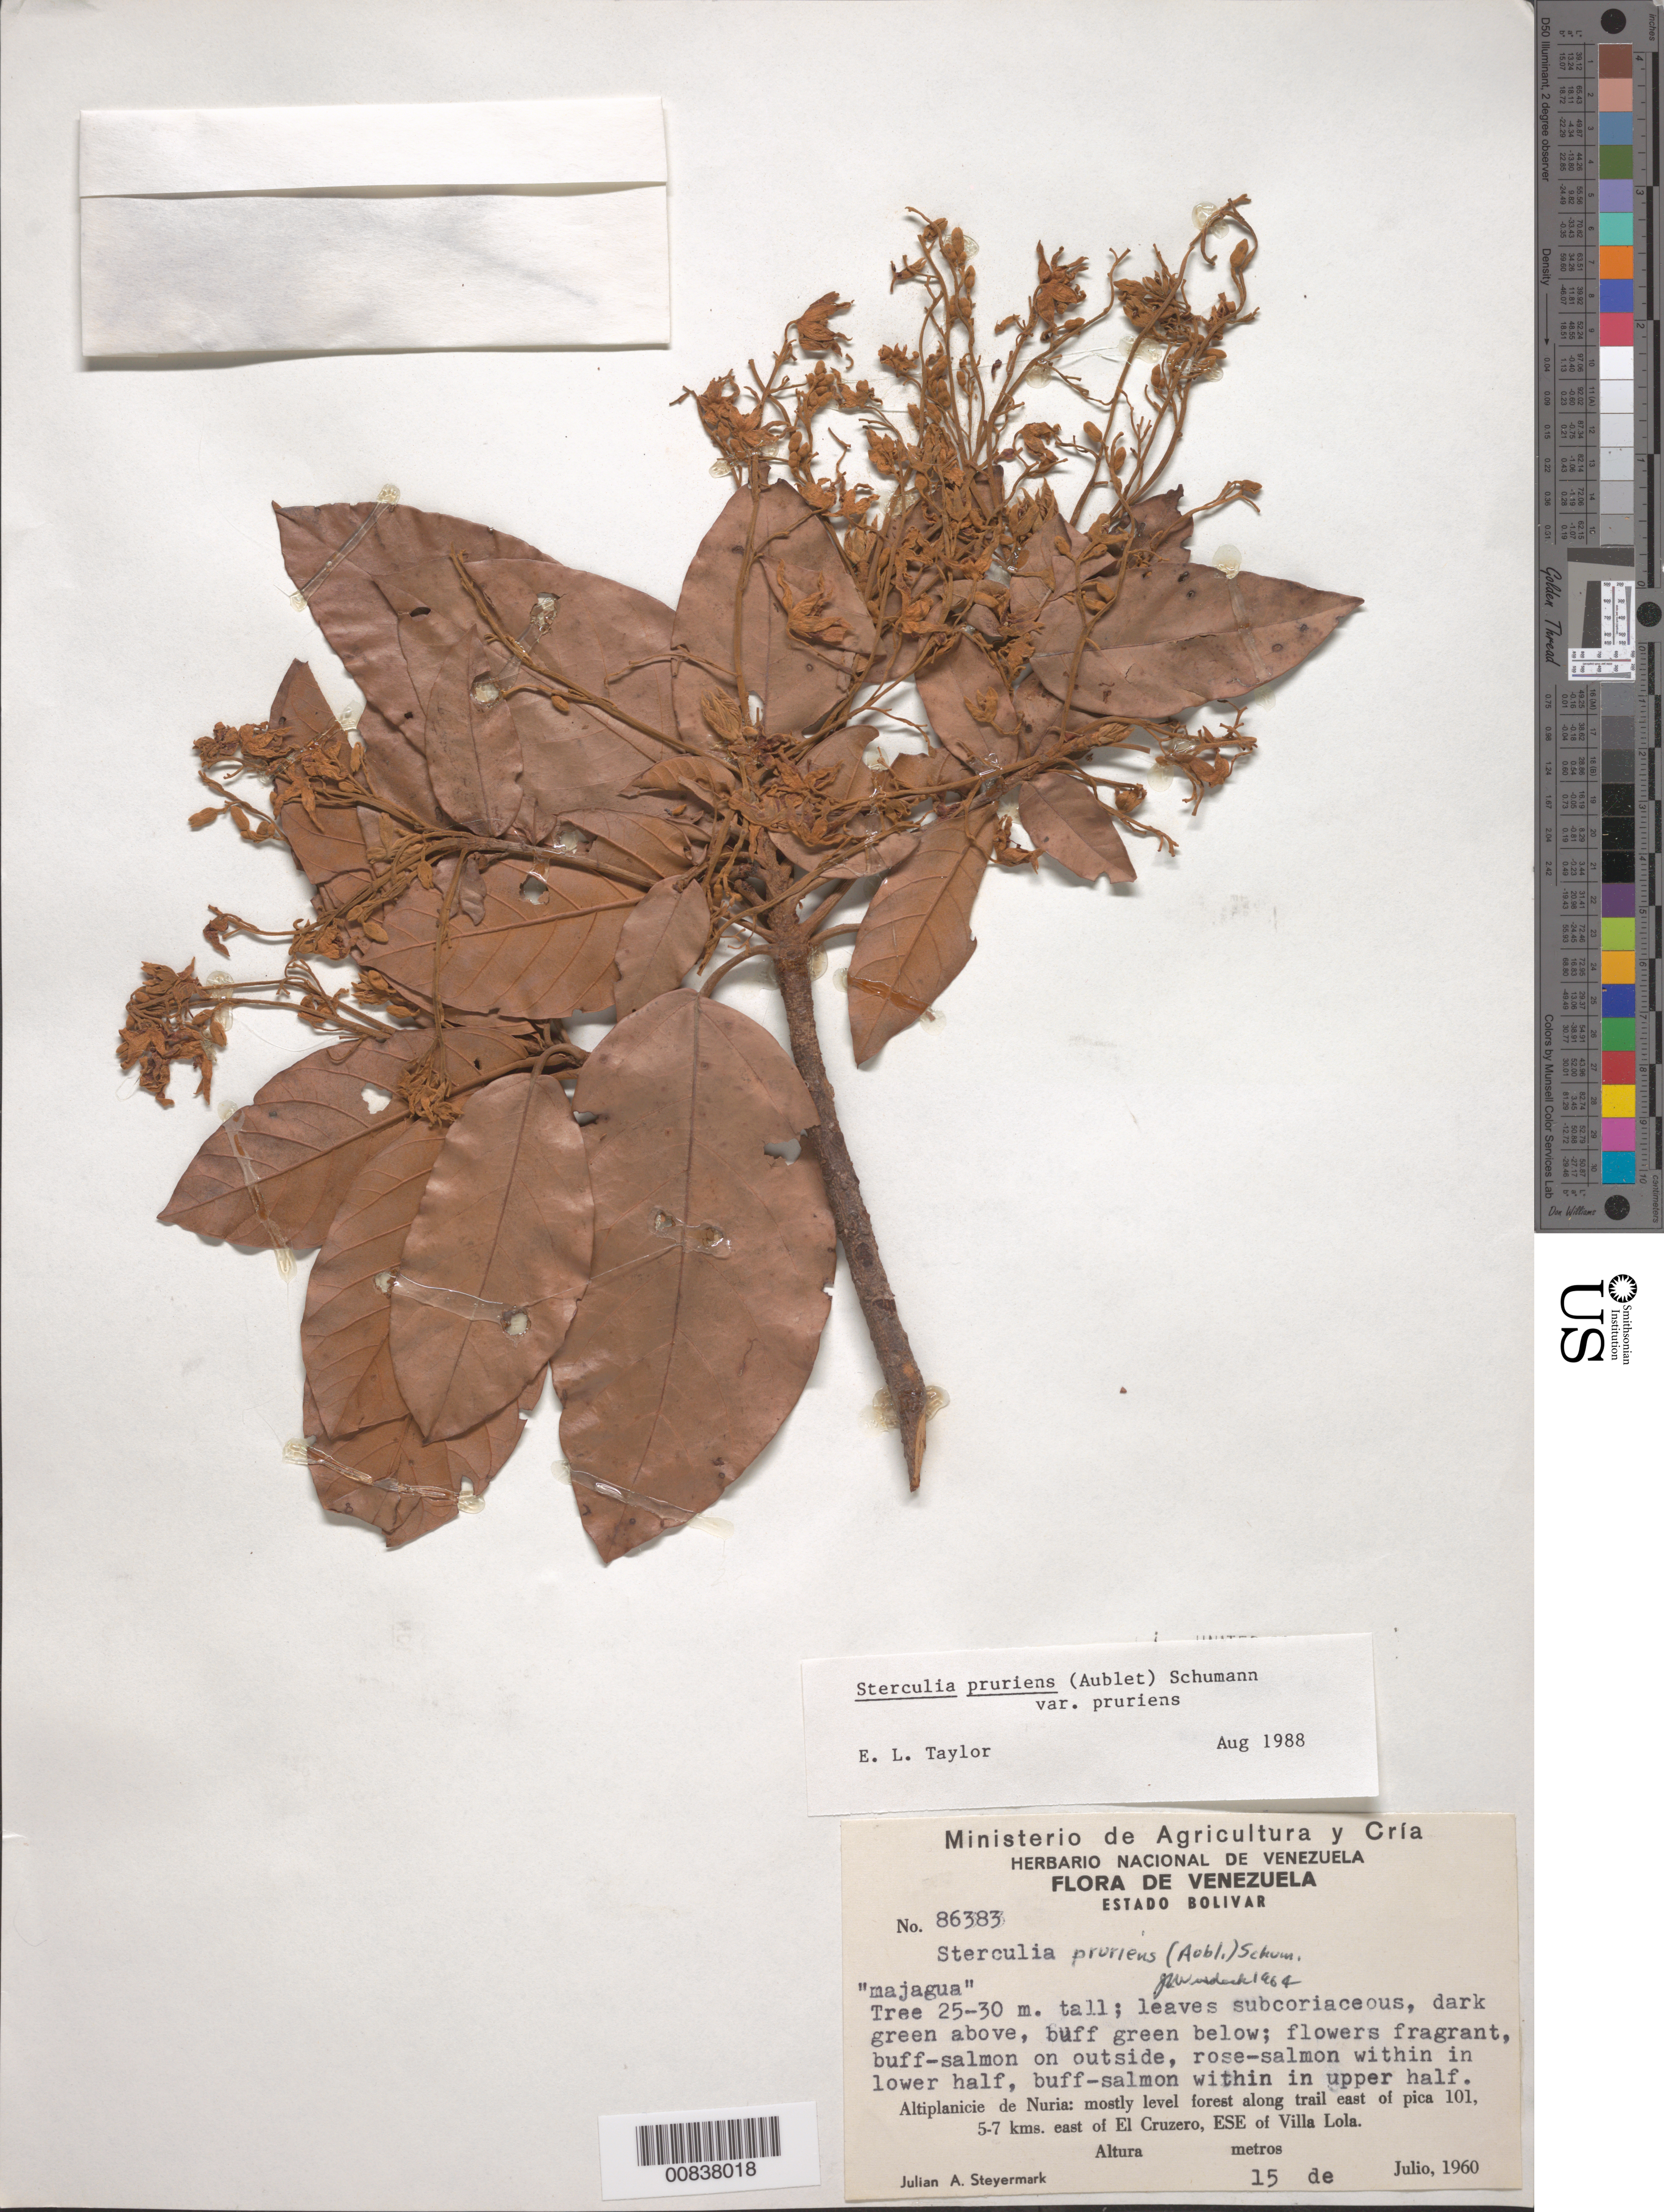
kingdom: Plantae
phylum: Tracheophyta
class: Magnoliopsida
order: Malvales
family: Malvaceae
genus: Sterculia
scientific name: Sterculia pruriens var. pruriens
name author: (Aubl.) K. Schum.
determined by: Taylor, E. L.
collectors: J. Steyermark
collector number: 86383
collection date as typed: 15-Jul-60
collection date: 1960-07-15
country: Venezuela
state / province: Bolívar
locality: Altiplanicie de Nuria, trail E of pk 101, 5-7 km E of El Cruzero, ESE of Villa Lola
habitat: Mostly level forest